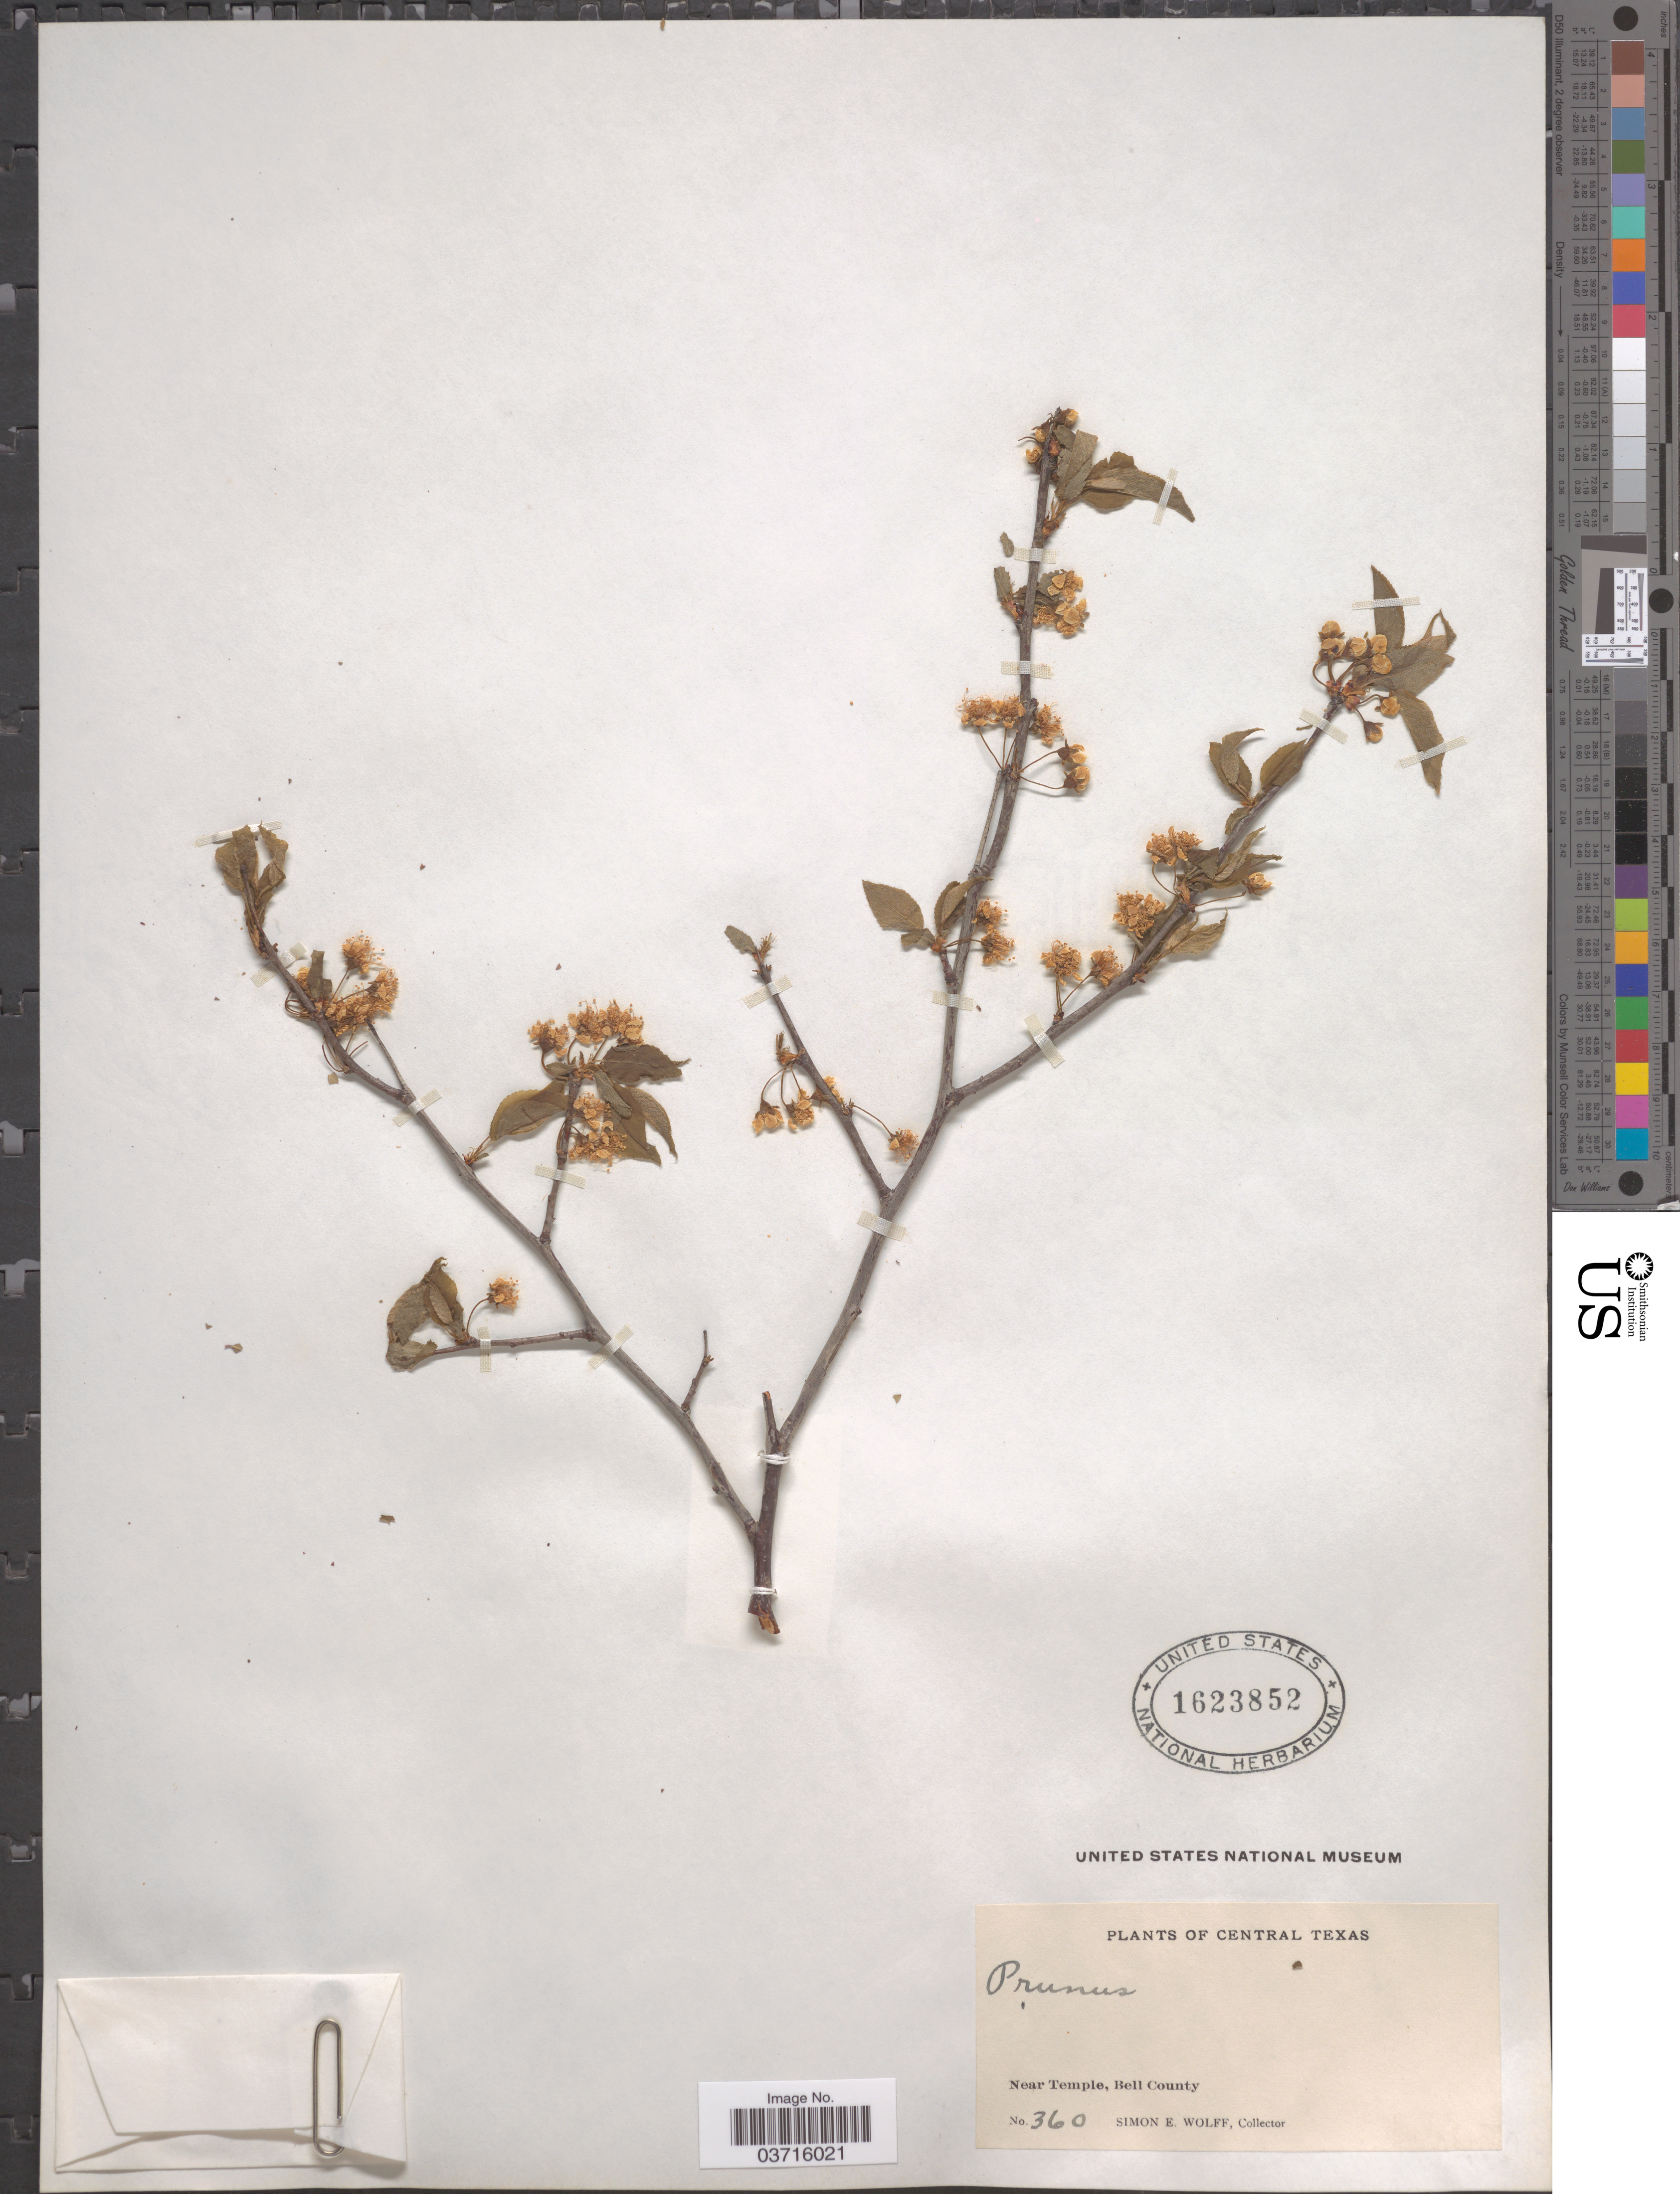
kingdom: Plantae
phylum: Tracheophyta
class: Magnoliopsida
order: Rosales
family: Rosaceae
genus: Prunus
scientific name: Prunus minutiflora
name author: Engelm. ex A. Gray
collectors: S. E. Wolff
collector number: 360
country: United States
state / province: Texas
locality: Central Texas. Near Temple, Bell County.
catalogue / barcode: US 1623852